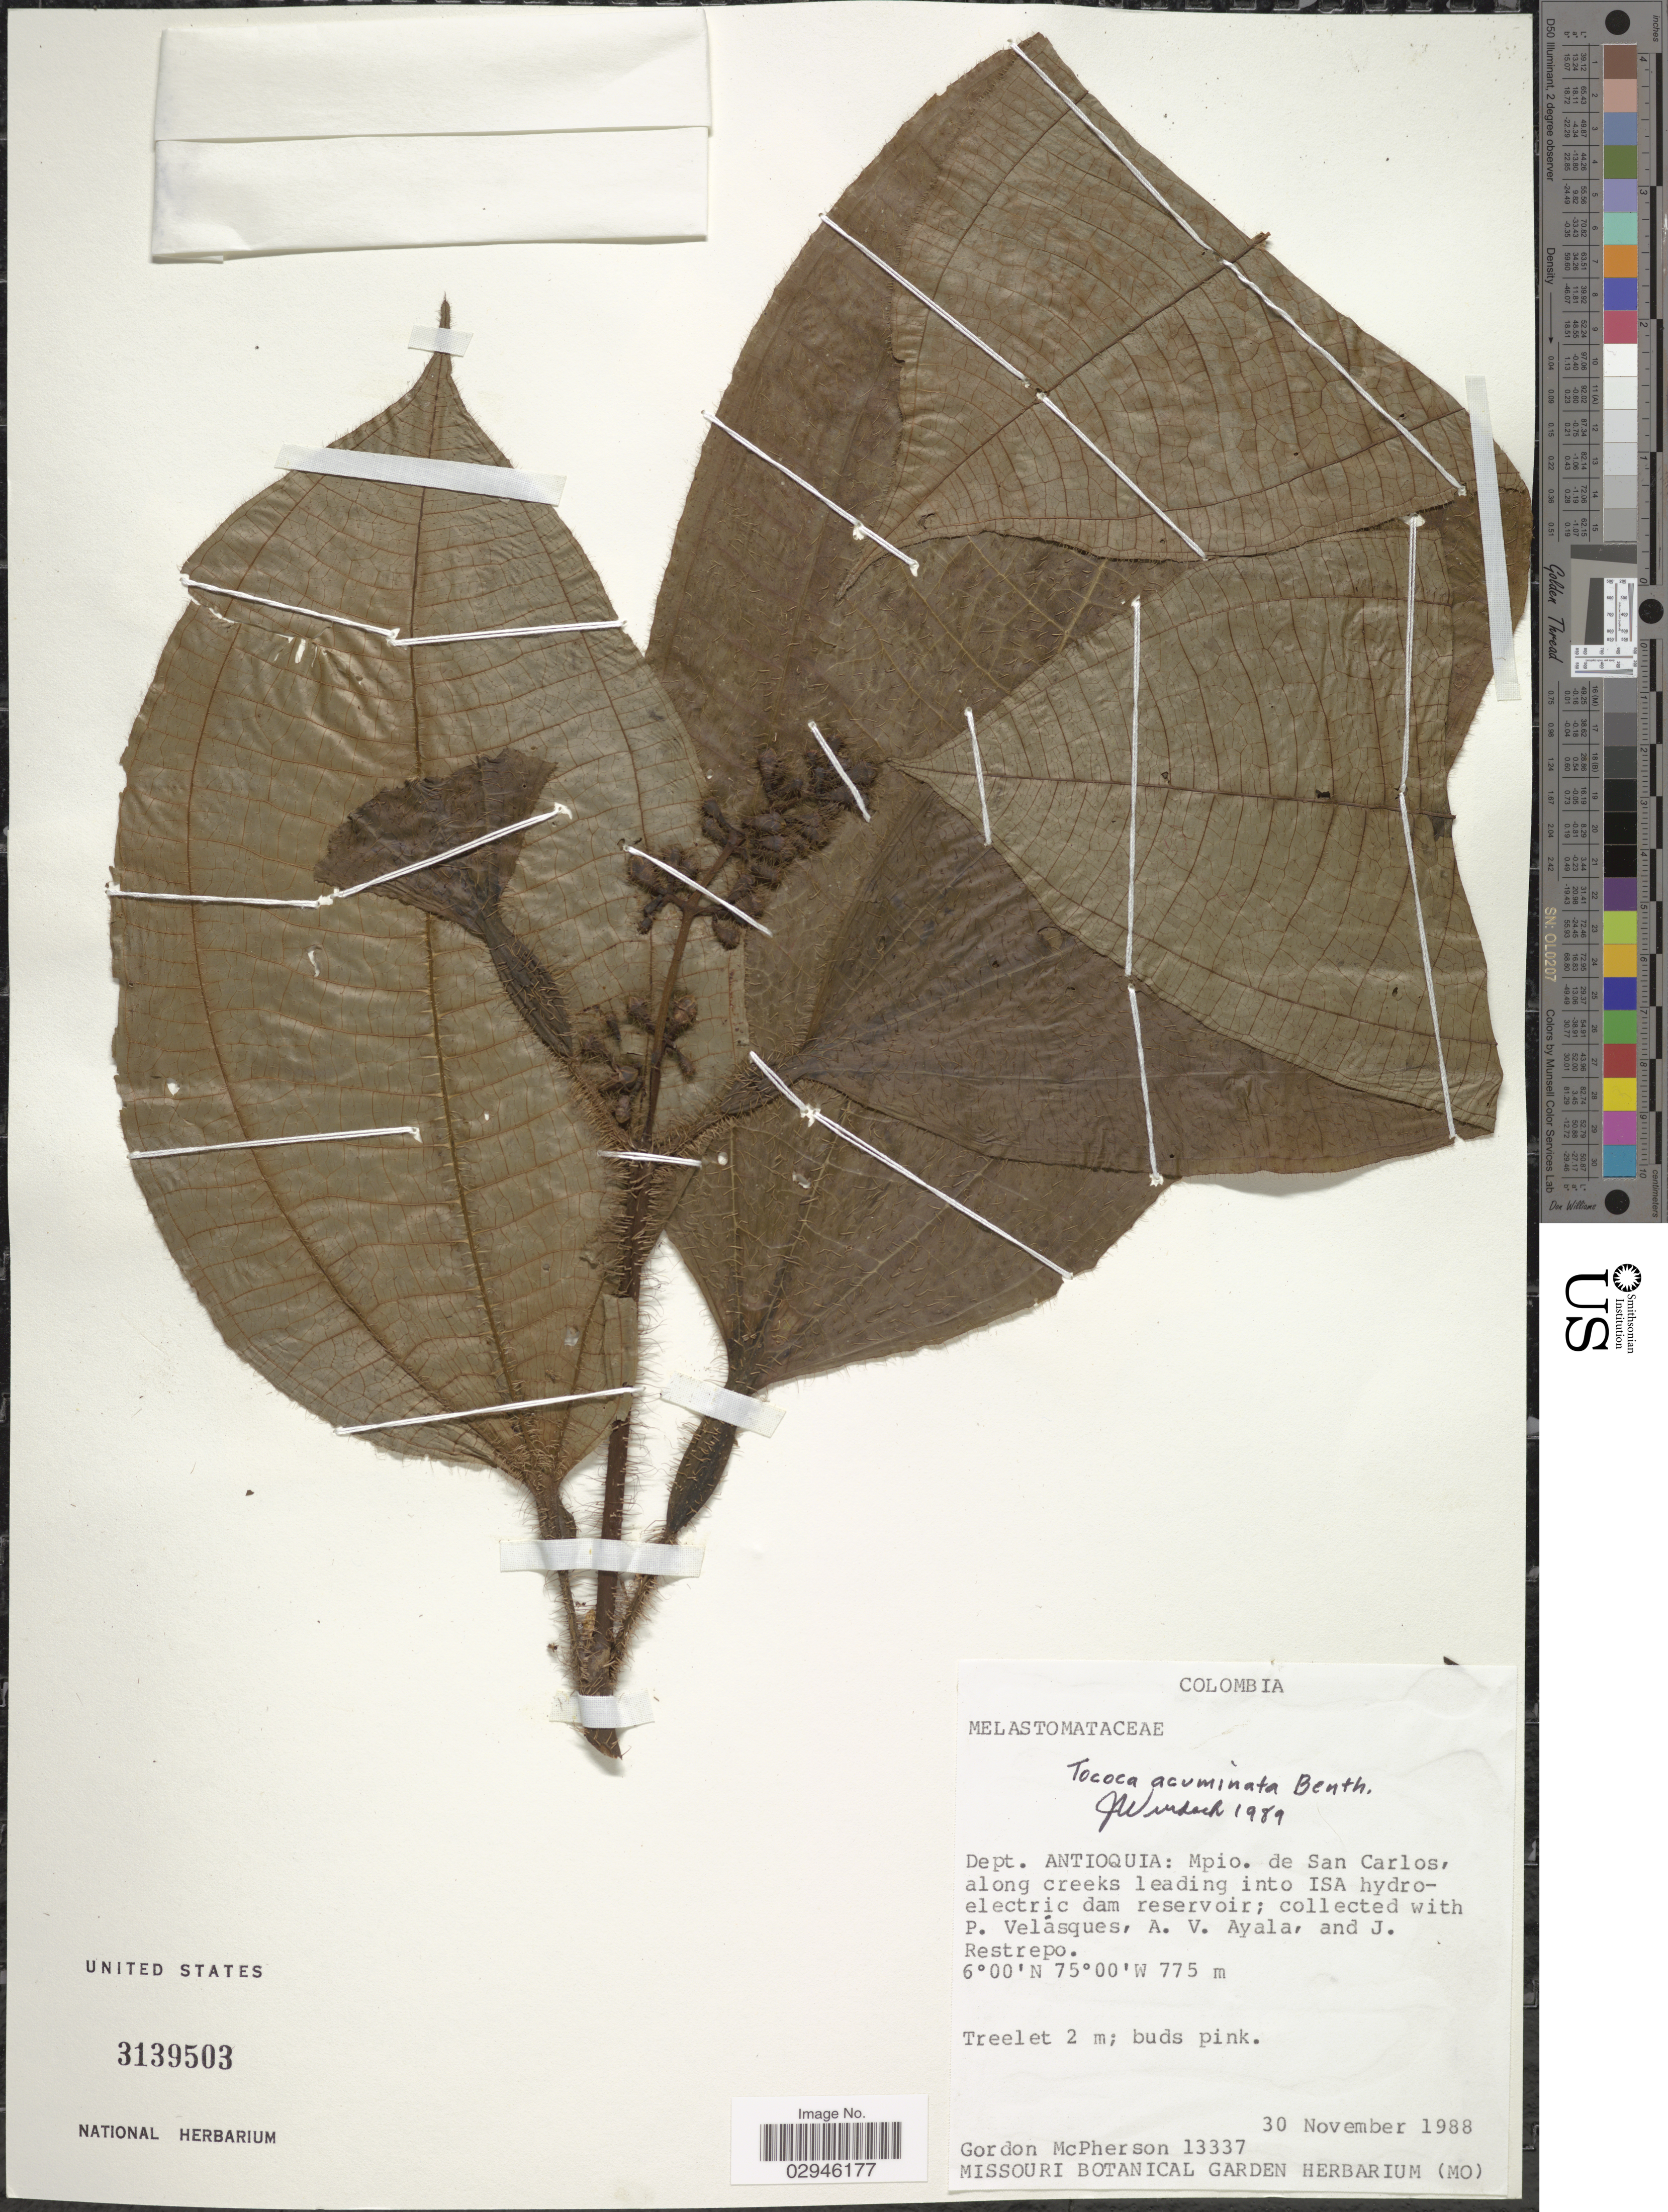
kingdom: Plantae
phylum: Tracheophyta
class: Magnoliopsida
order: Myrtales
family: Melastomataceae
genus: Tococa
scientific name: Tococa acuminata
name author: Benth.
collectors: G. D. McPherson, P. Velasques, A. V. Ayala & J. Restrepo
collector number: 13337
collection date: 1988-11-30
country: Colombia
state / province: Antioquia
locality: Dept. Antioquia: Mpio. de San Carlos, along creeks leading into ISA hydro-electric dam reservoir.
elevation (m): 775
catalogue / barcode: US 3139503